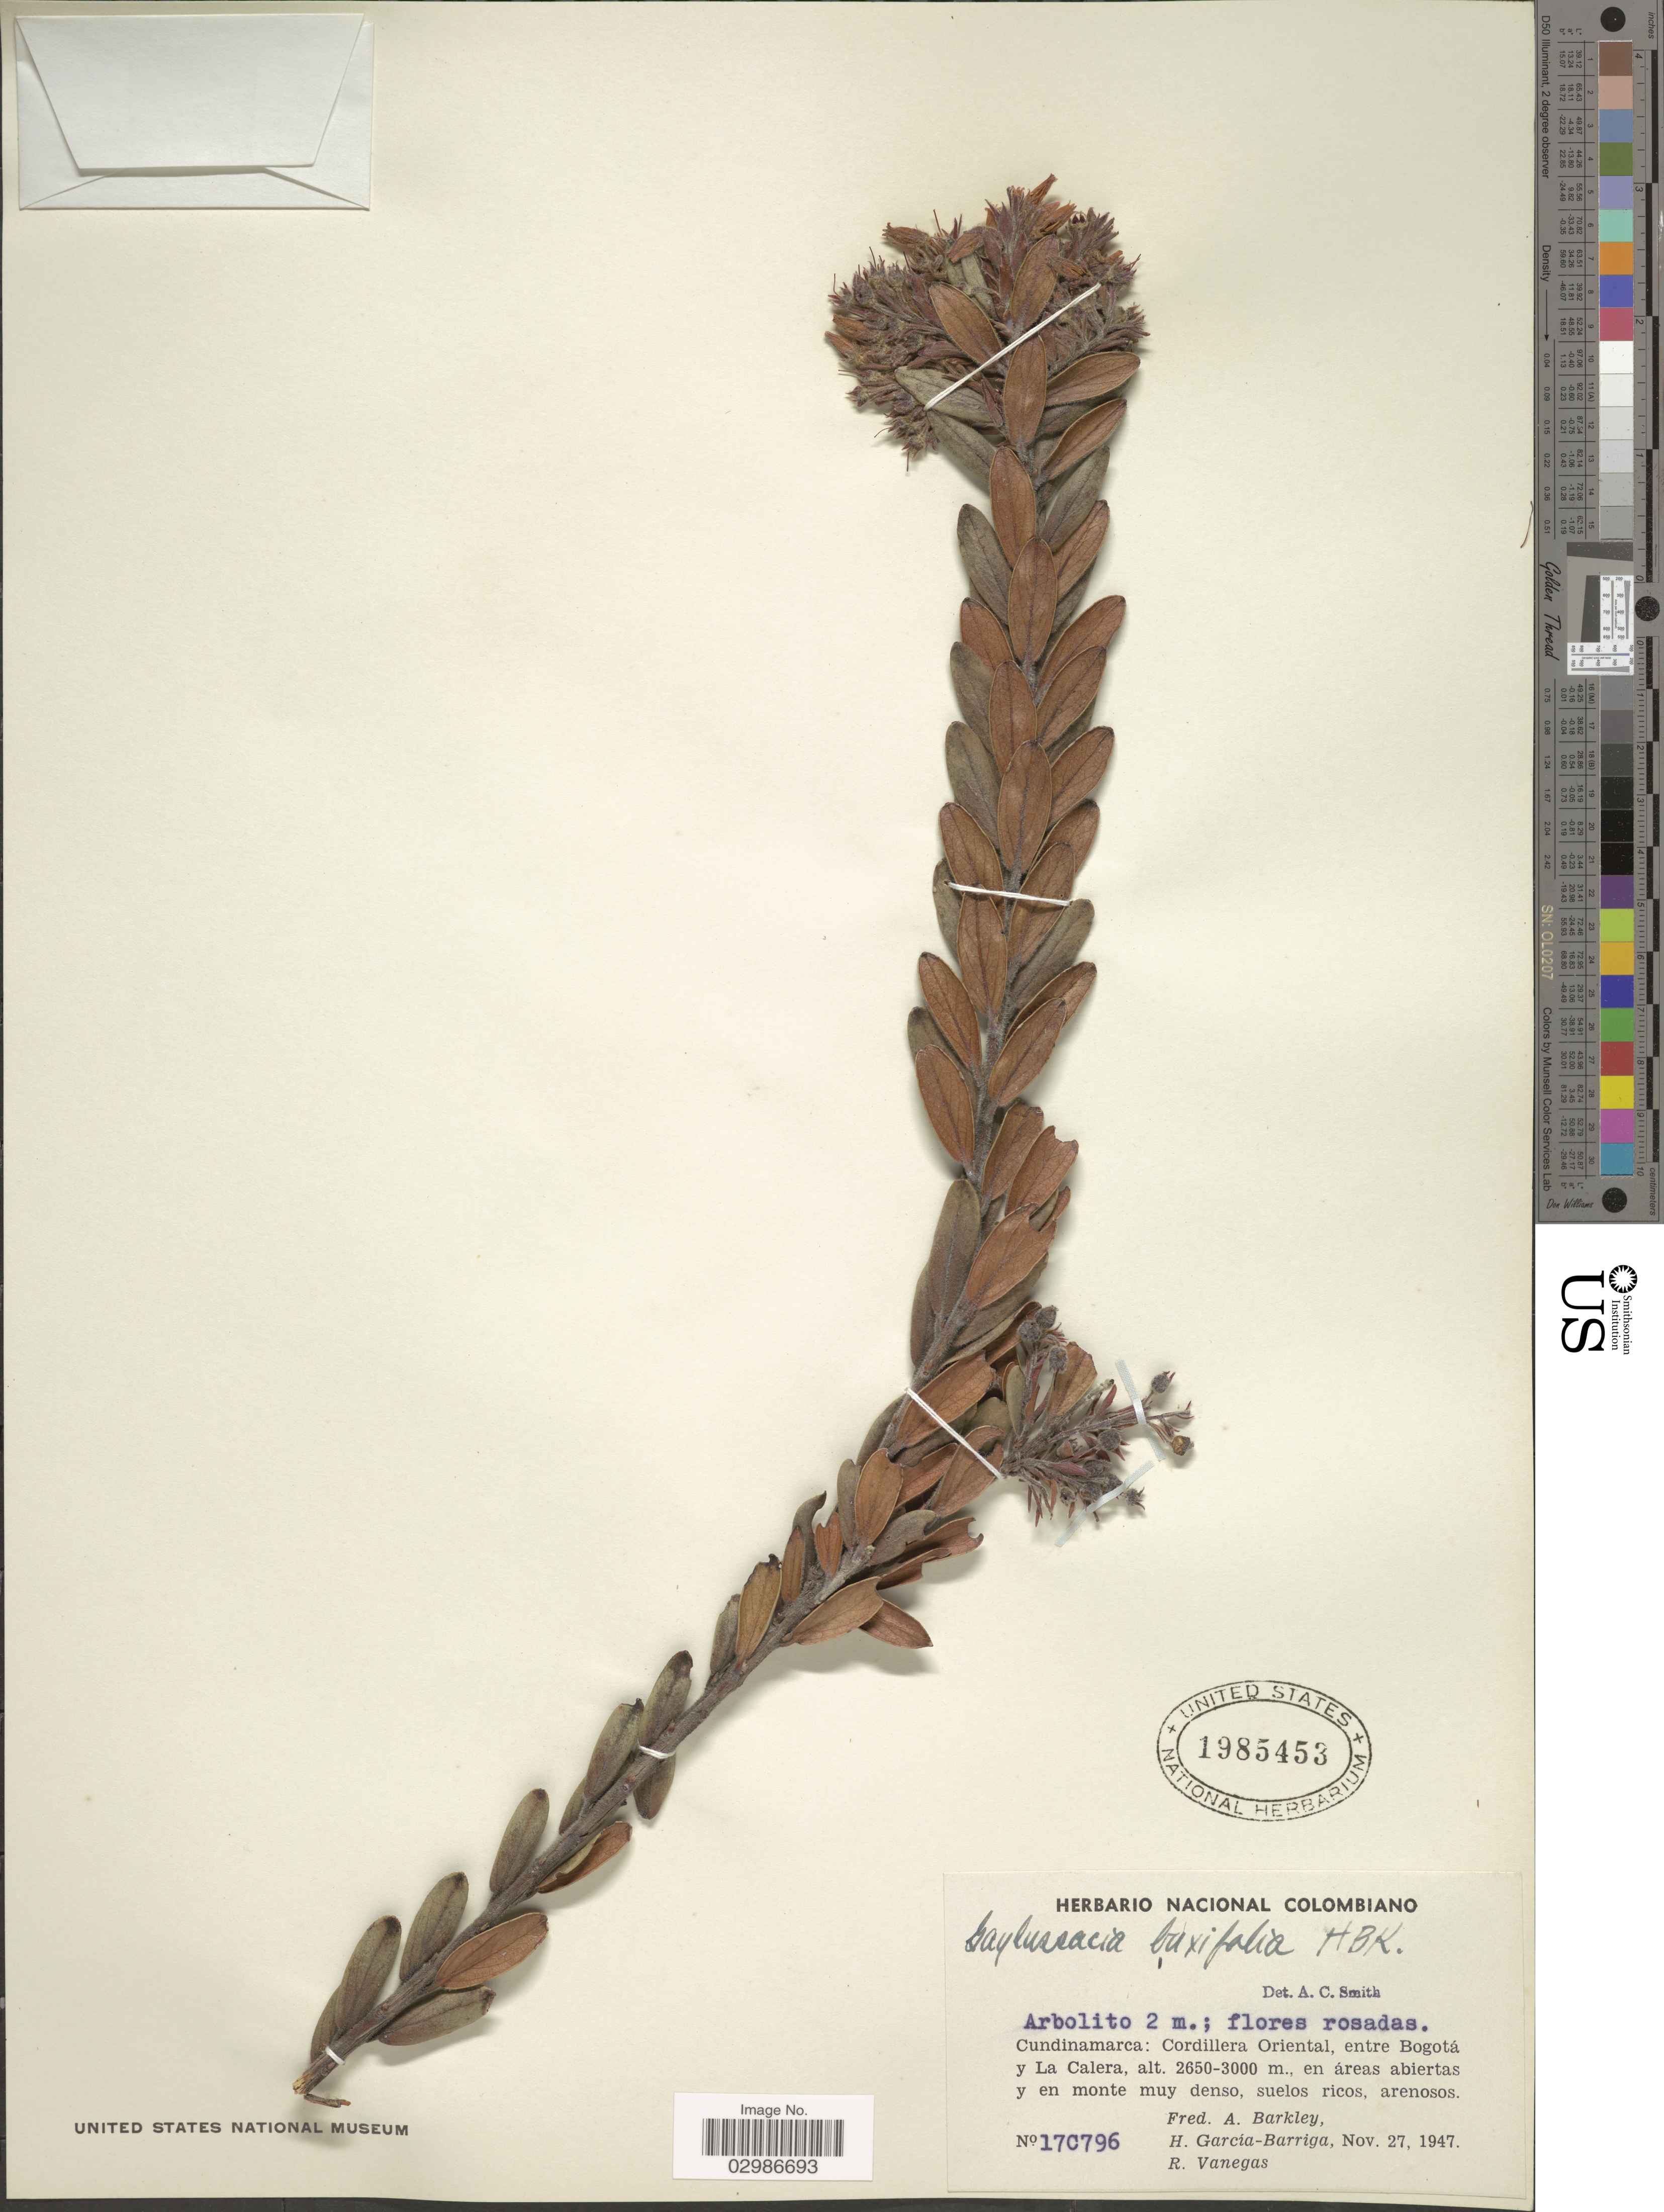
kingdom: Plantae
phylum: Tracheophyta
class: Magnoliopsida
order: Ericales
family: Ericaceae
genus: Gaylussacia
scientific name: Gaylussacia buxifolia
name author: Kunth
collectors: F. A. Barkley, H. García Barriga & R. Vanegas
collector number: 17C796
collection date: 1947-11-27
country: Colombia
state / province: Cundinamarca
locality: Cordillera Oriental, entre Bogotá y La Calera.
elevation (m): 2650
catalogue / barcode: US 1985453